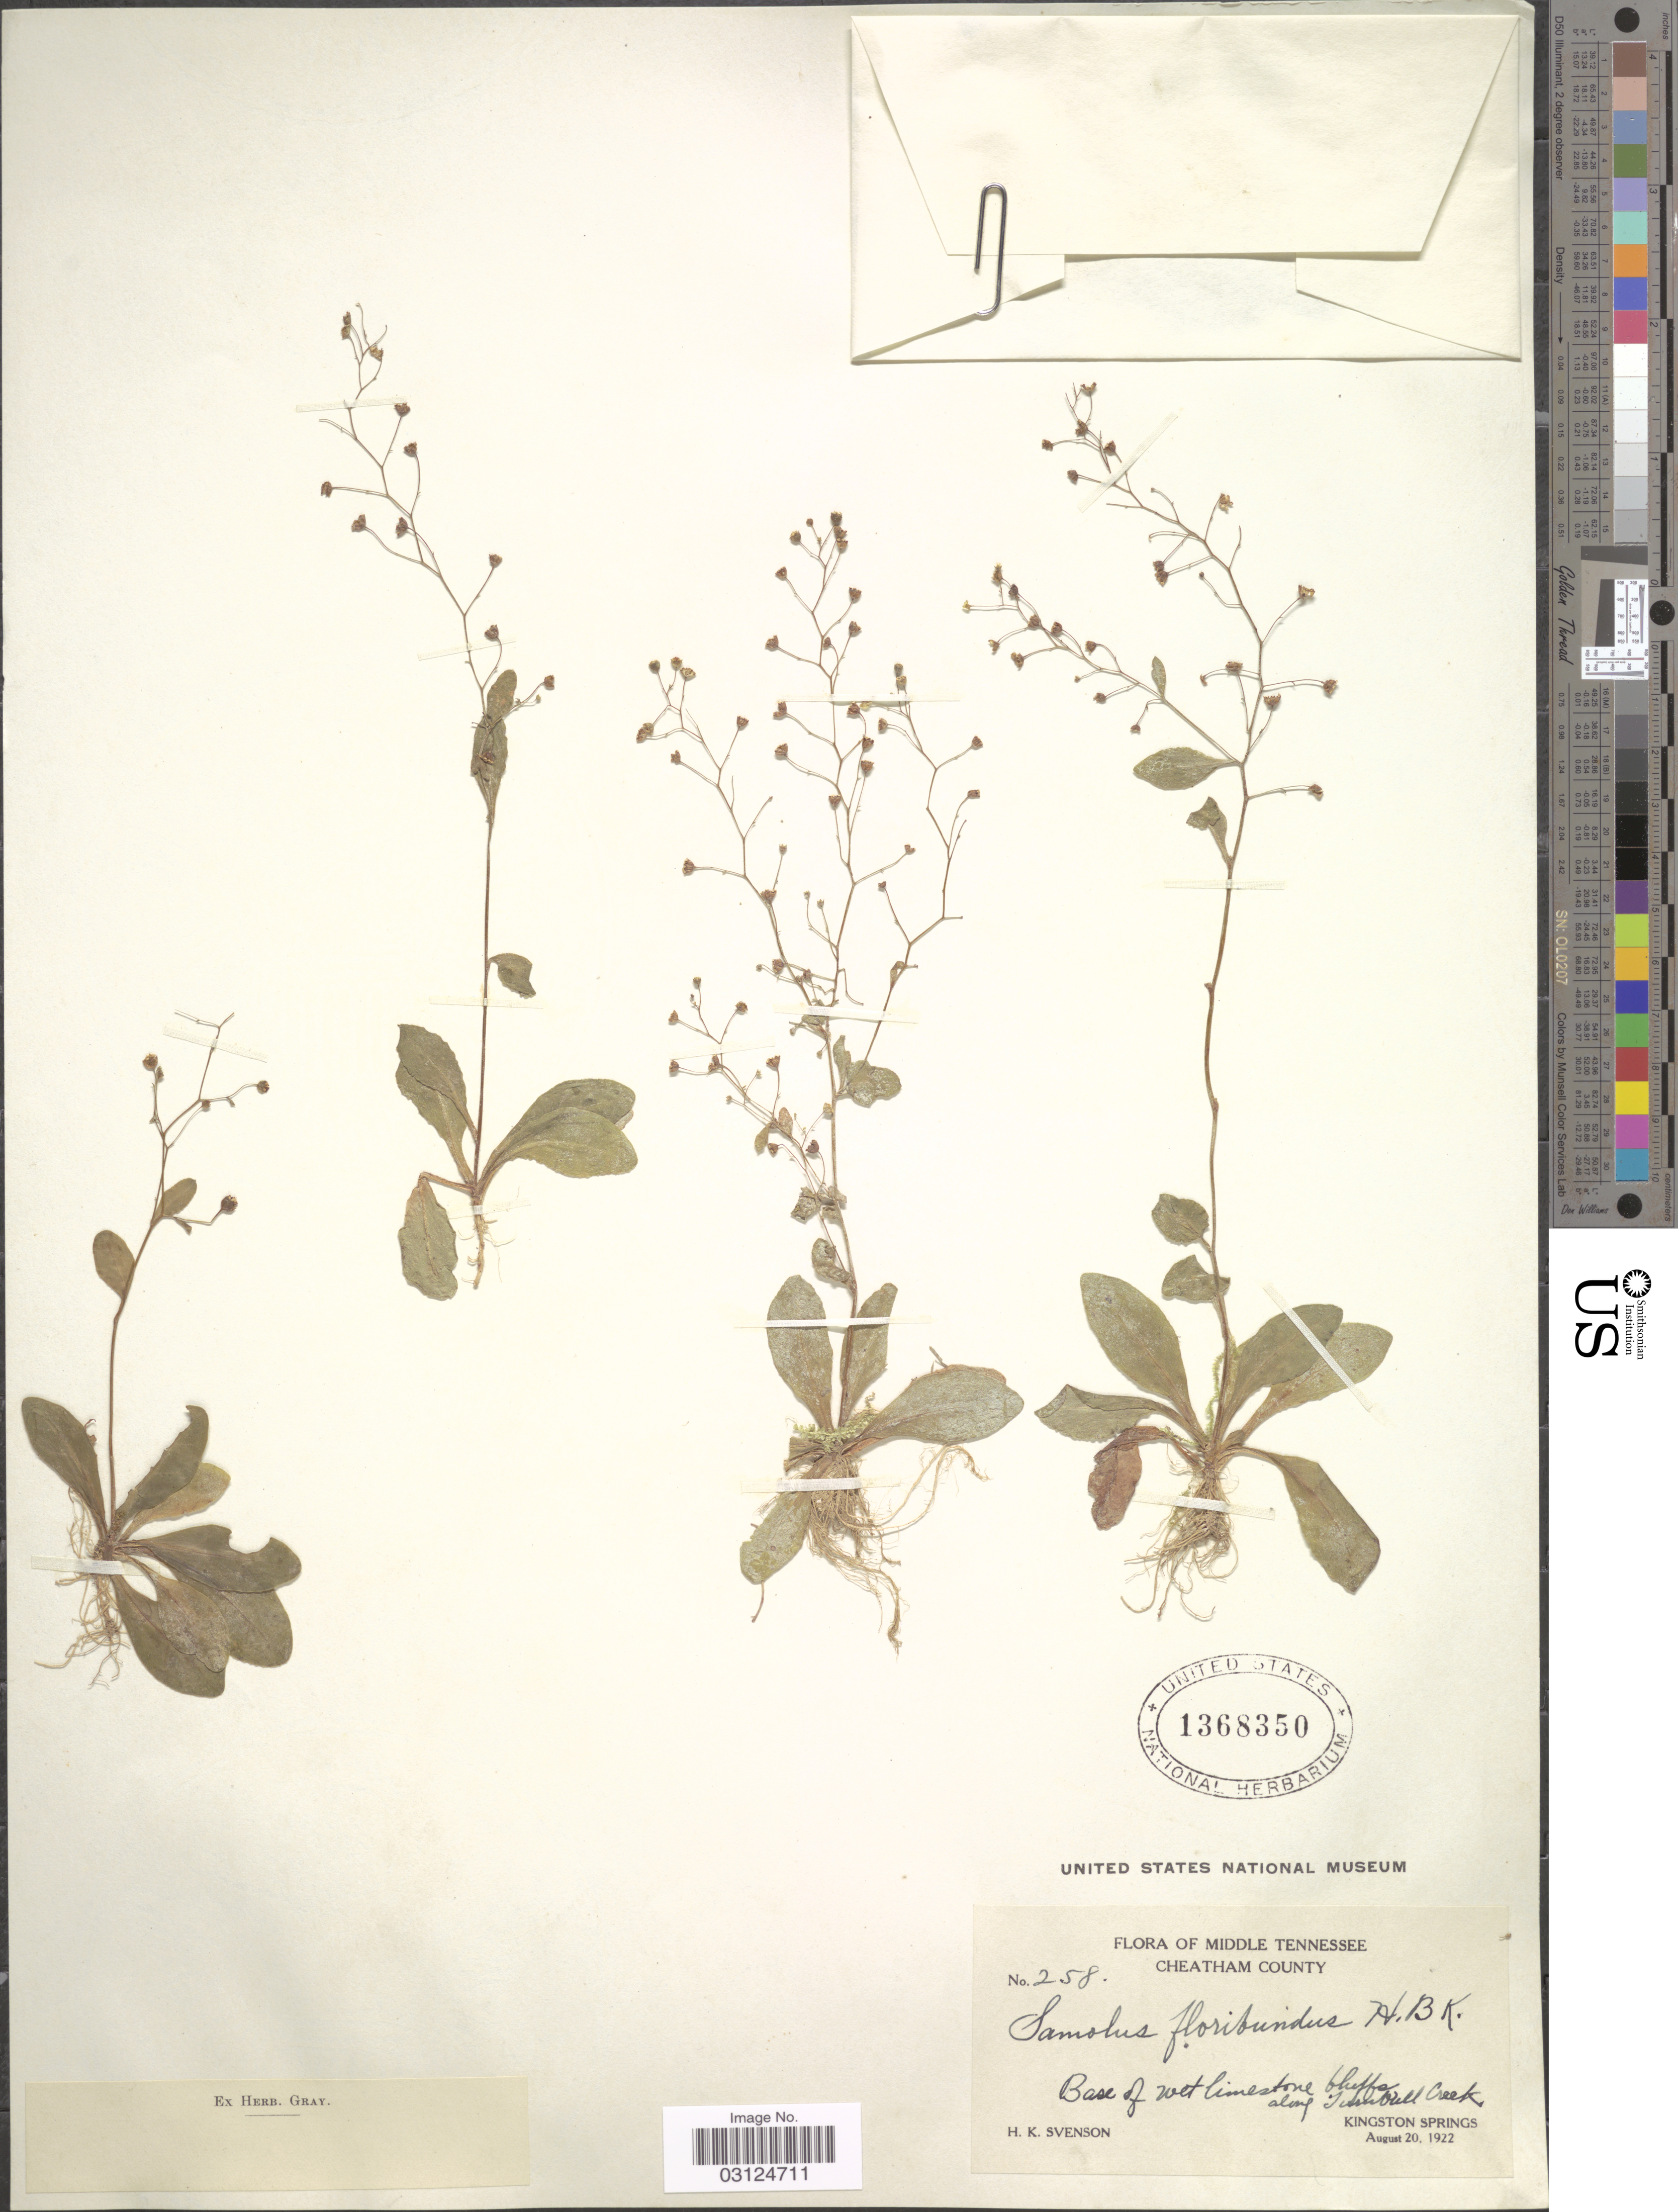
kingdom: Plantae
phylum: Tracheophyta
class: Magnoliopsida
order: Ericales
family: Primulaceae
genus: Samolus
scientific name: Samolus parviflorus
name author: Raf.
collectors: H. K. Svenson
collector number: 258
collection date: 1922-08-20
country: United States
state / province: Tennessee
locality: Middle Tennessee. Cheatham County. Base of wet limestone bluffs along Turnbull Creek. Kingston Springs.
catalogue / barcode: US 1368350